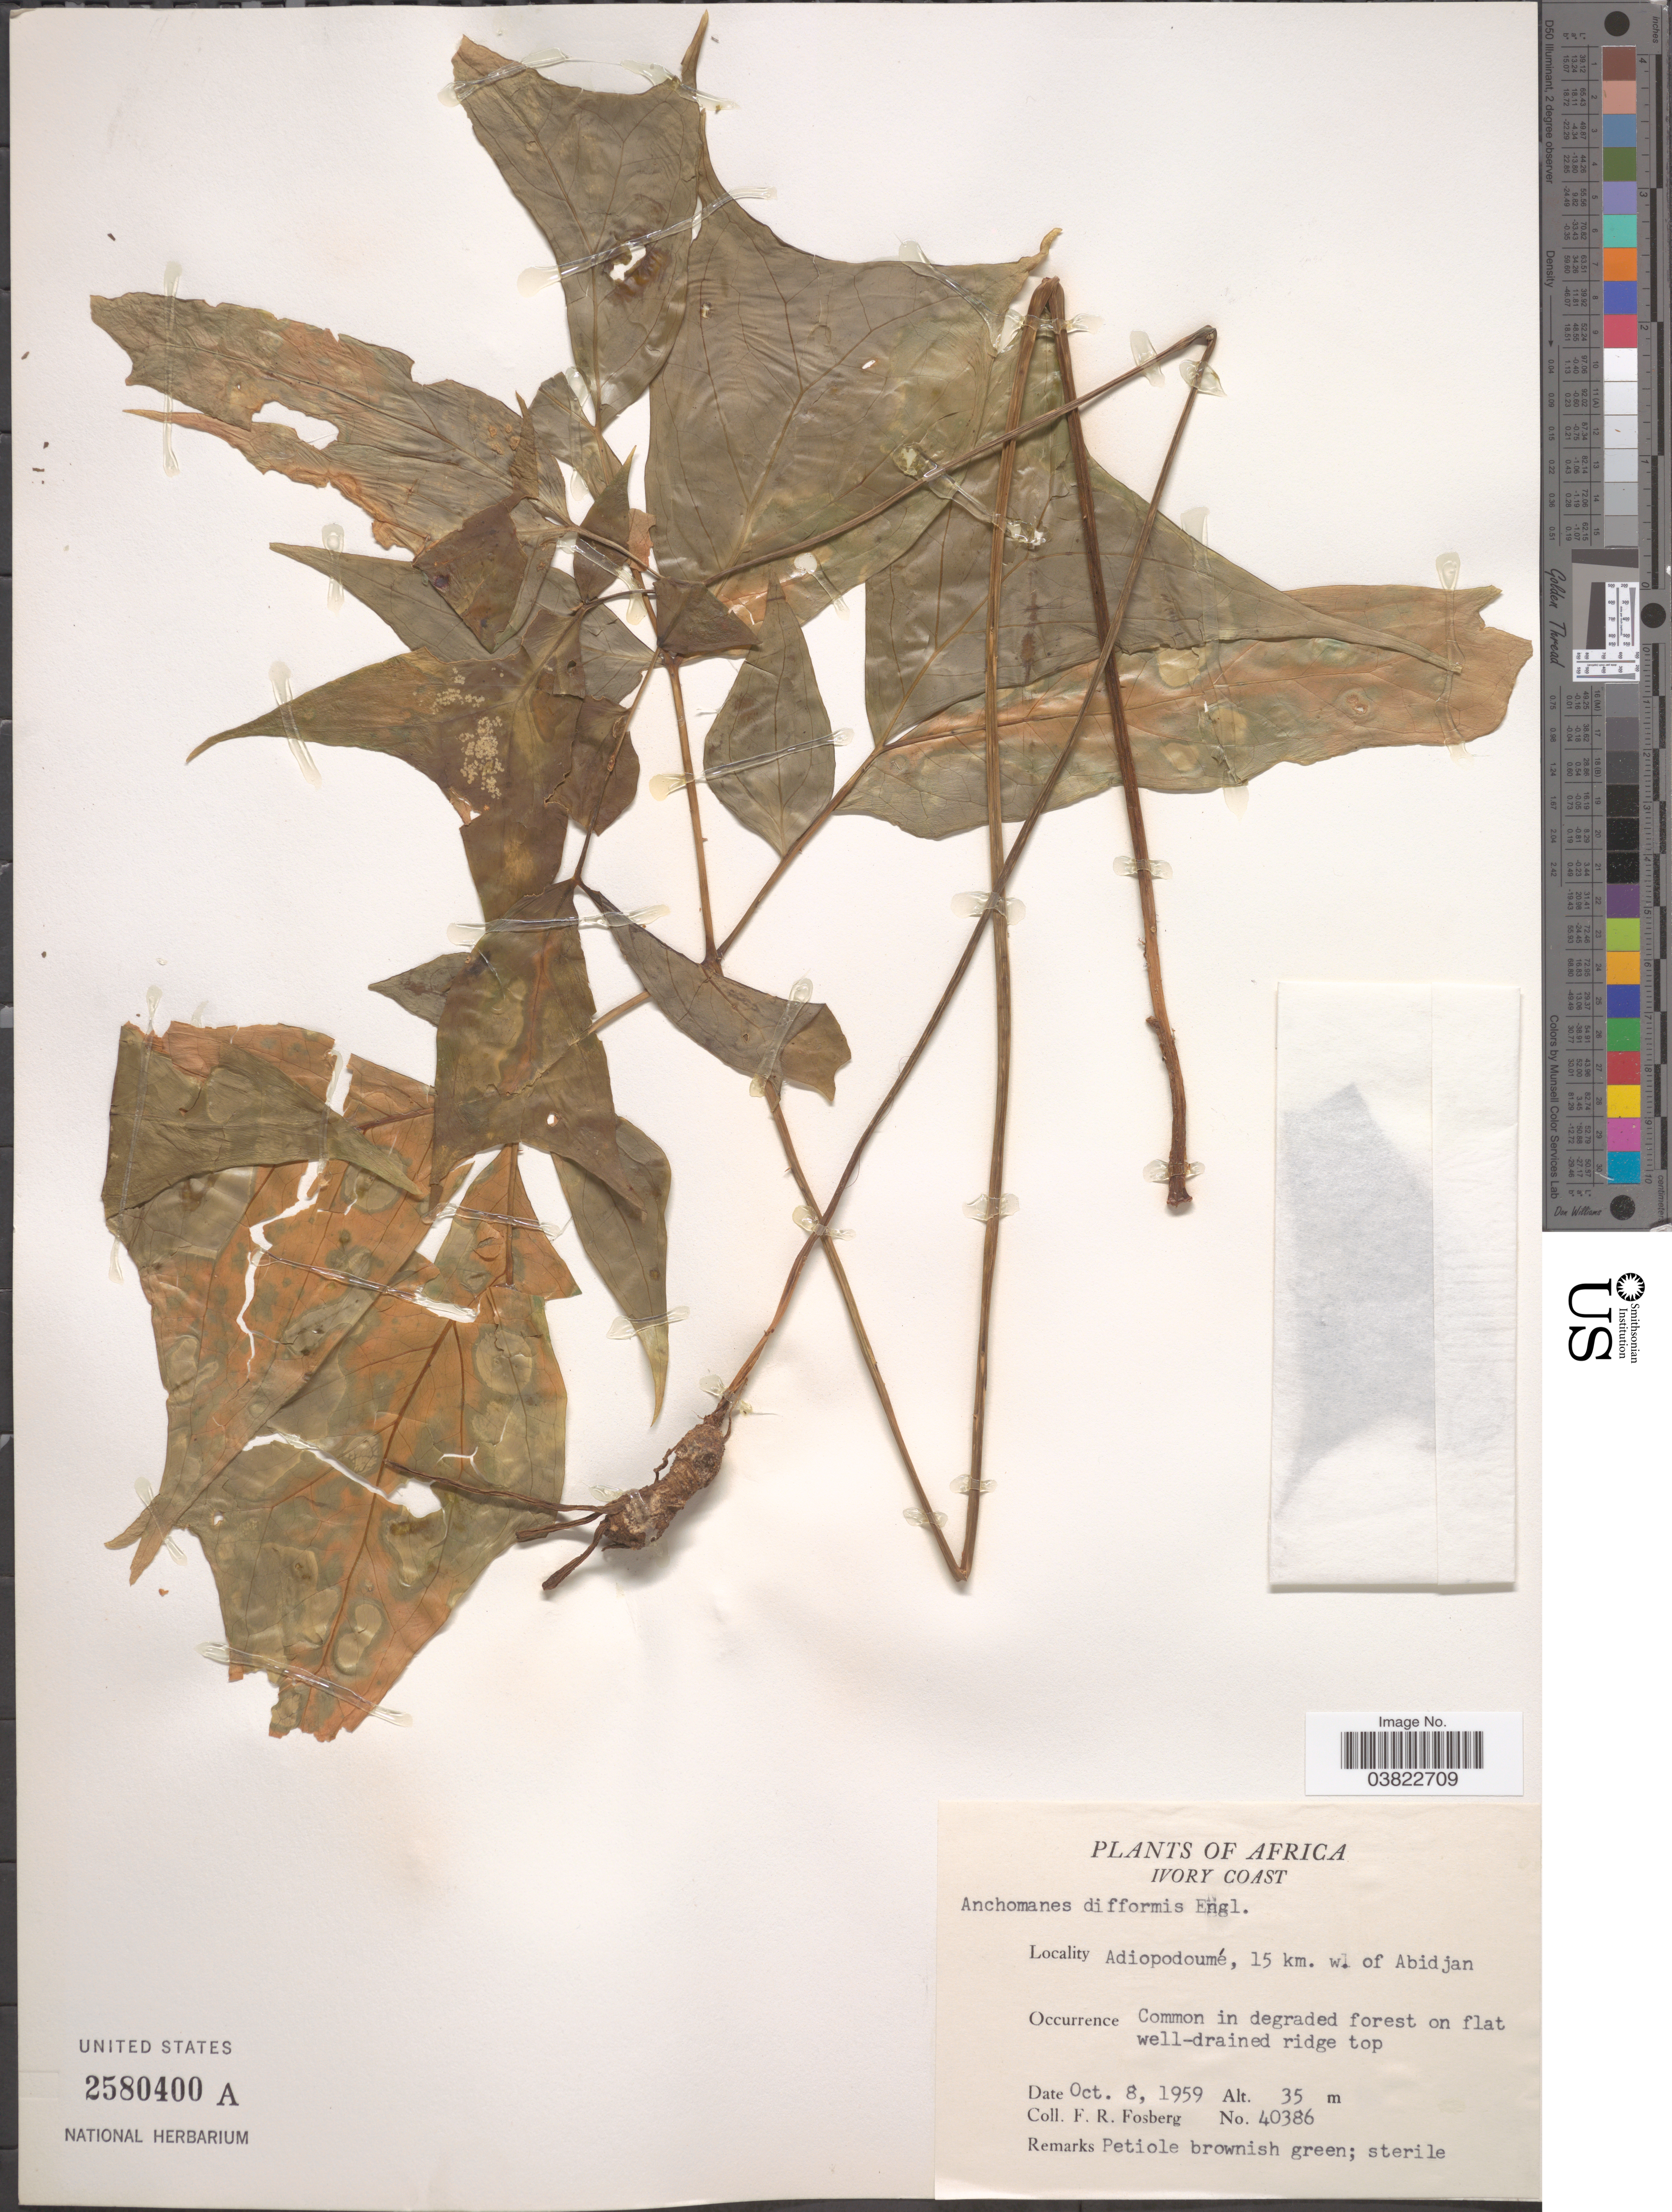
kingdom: Plantae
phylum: Tracheophyta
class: Liliopsida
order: Alismatales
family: Araceae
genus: Anchomanes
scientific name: Anchomanes difformis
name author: (Blume) Engl.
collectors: F. R. Fosberg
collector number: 40386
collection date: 1959-10-08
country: Ivory Coast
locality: Adiopodoumé, 15 km. w. of Abidjan. In degraded forest on flat well-drained ridge top.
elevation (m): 35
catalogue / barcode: US 2580400A